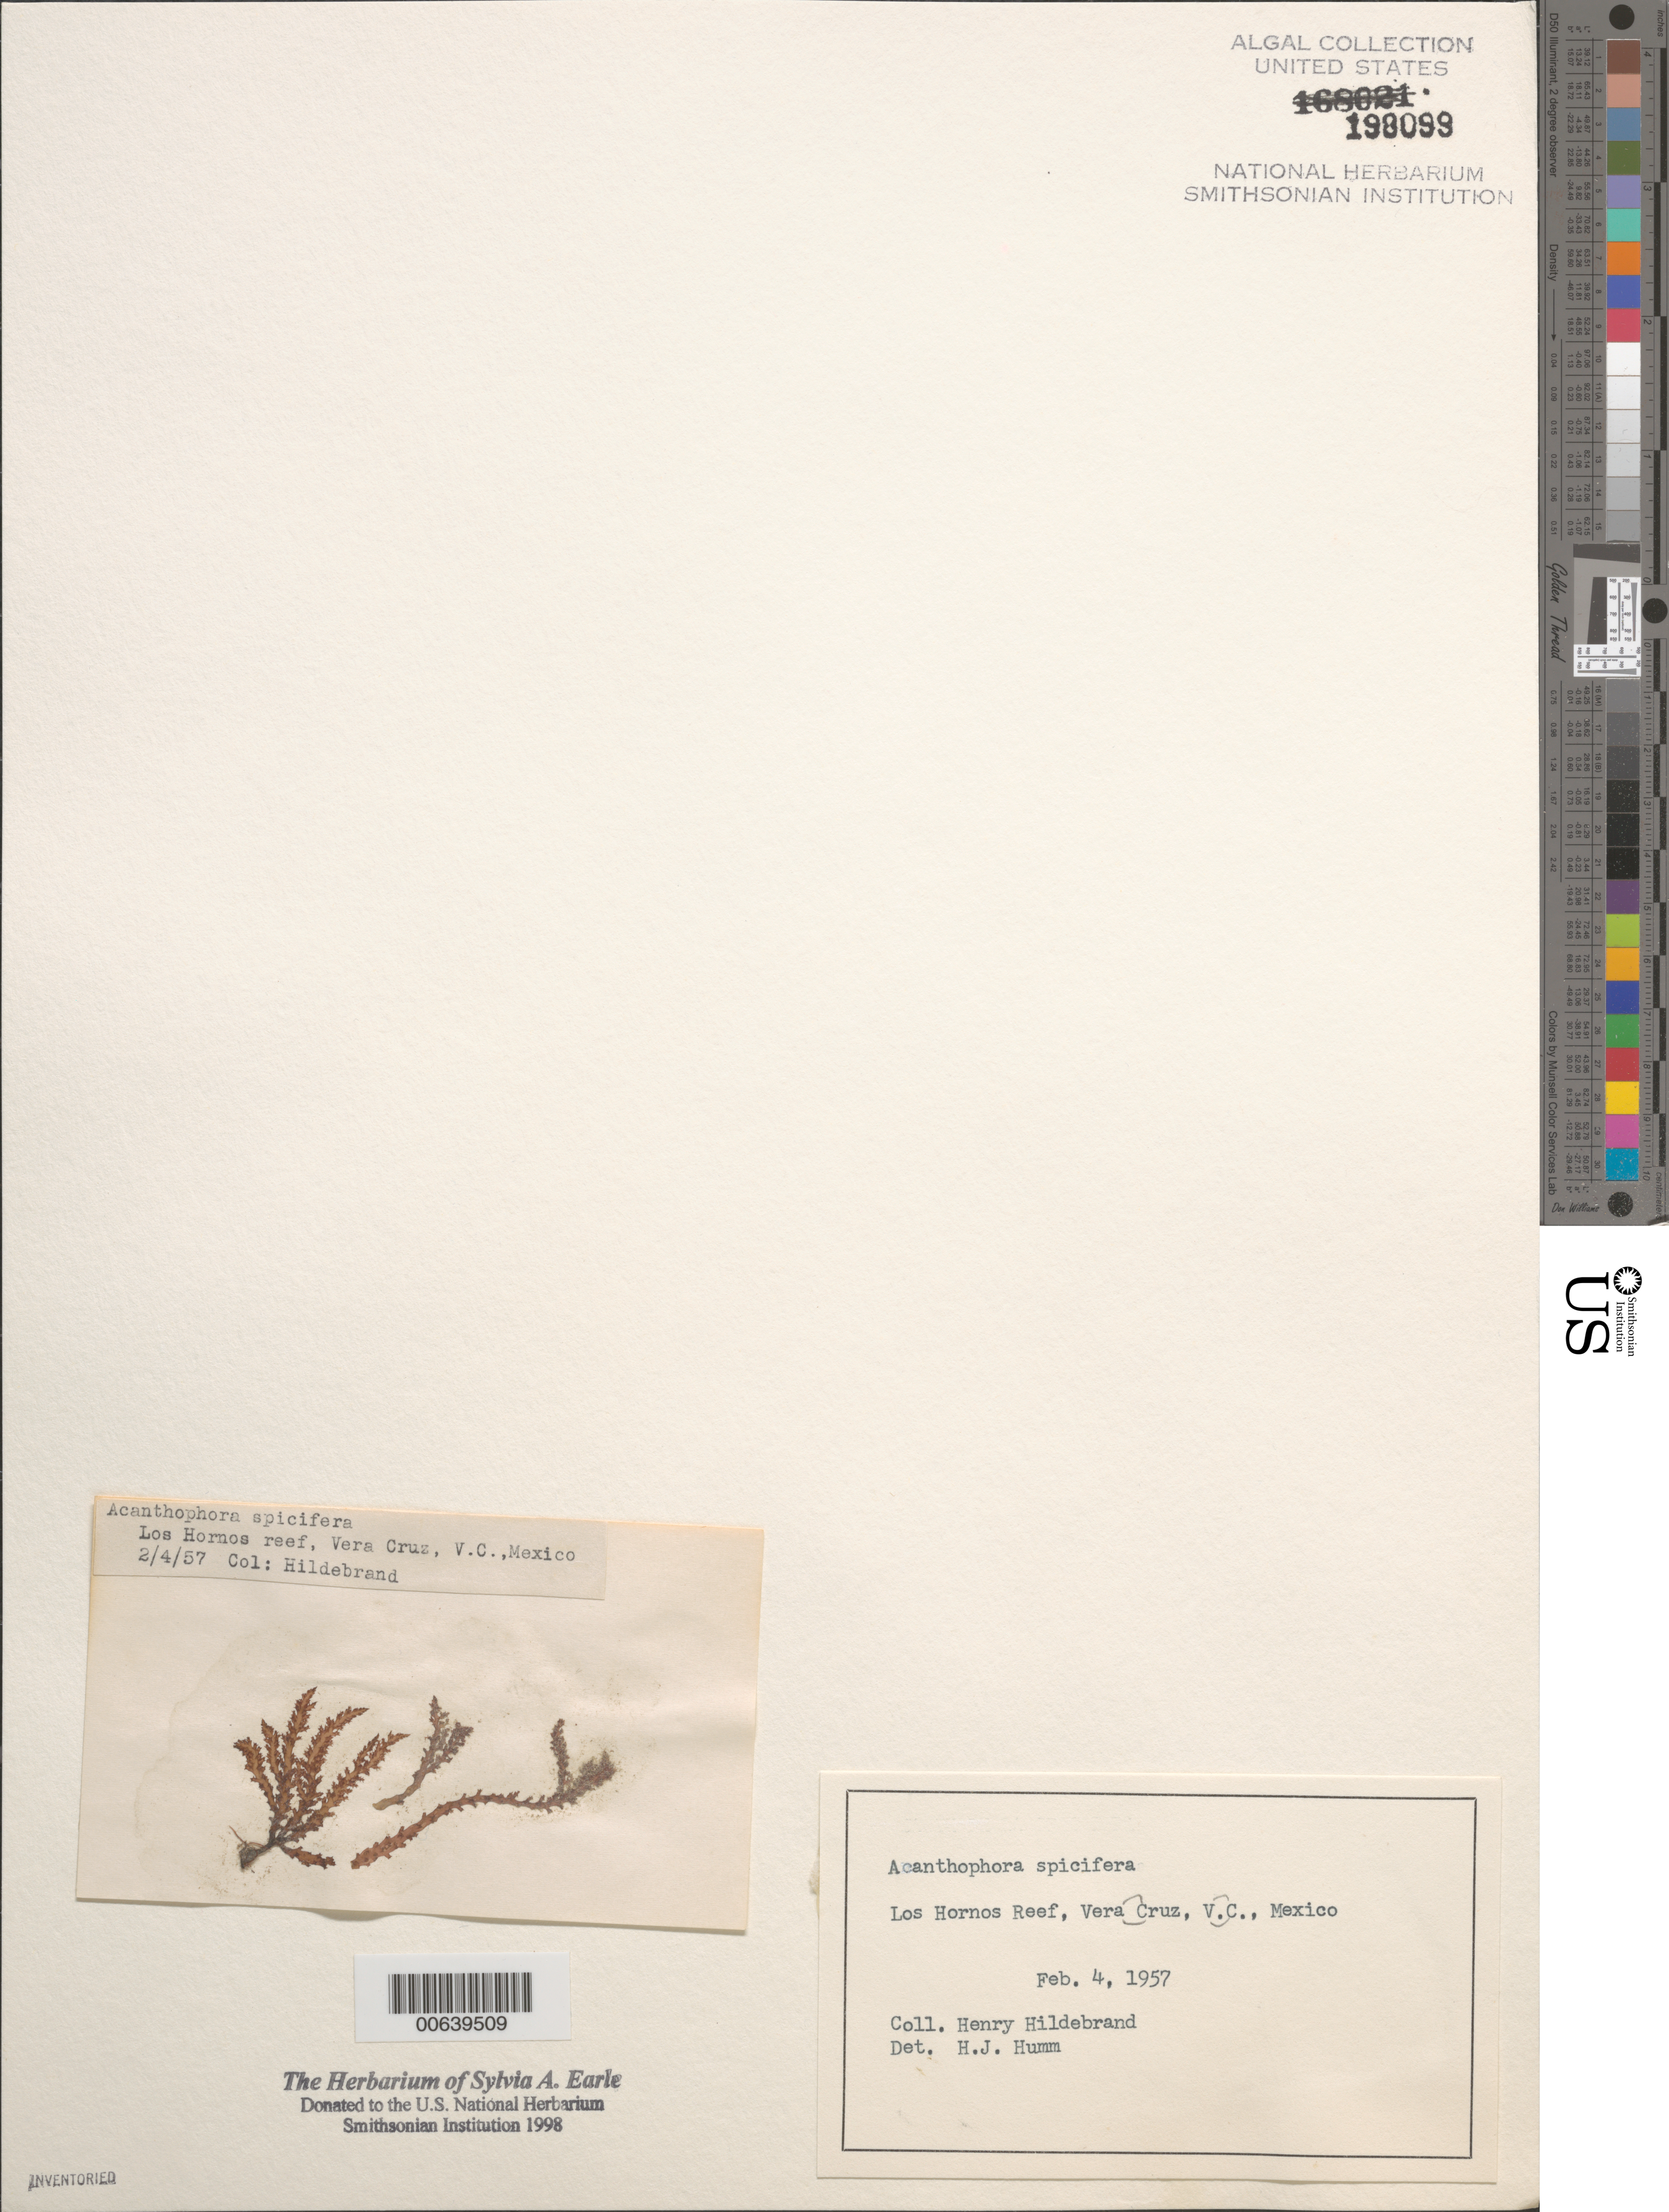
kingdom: Plantae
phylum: Rhodophyta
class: Florideophyceae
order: Ceramiales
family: Rhodomelaceae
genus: Acanthophora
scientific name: Acanthophora spicifera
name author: (Vahl) Børgesen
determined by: Humm, Harold J.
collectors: H. Hildebrand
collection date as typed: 04 Feb 1957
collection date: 1957-02-04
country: Mexico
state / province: Veracruz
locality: Los Hornos Reef, Veracruz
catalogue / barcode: US 198099